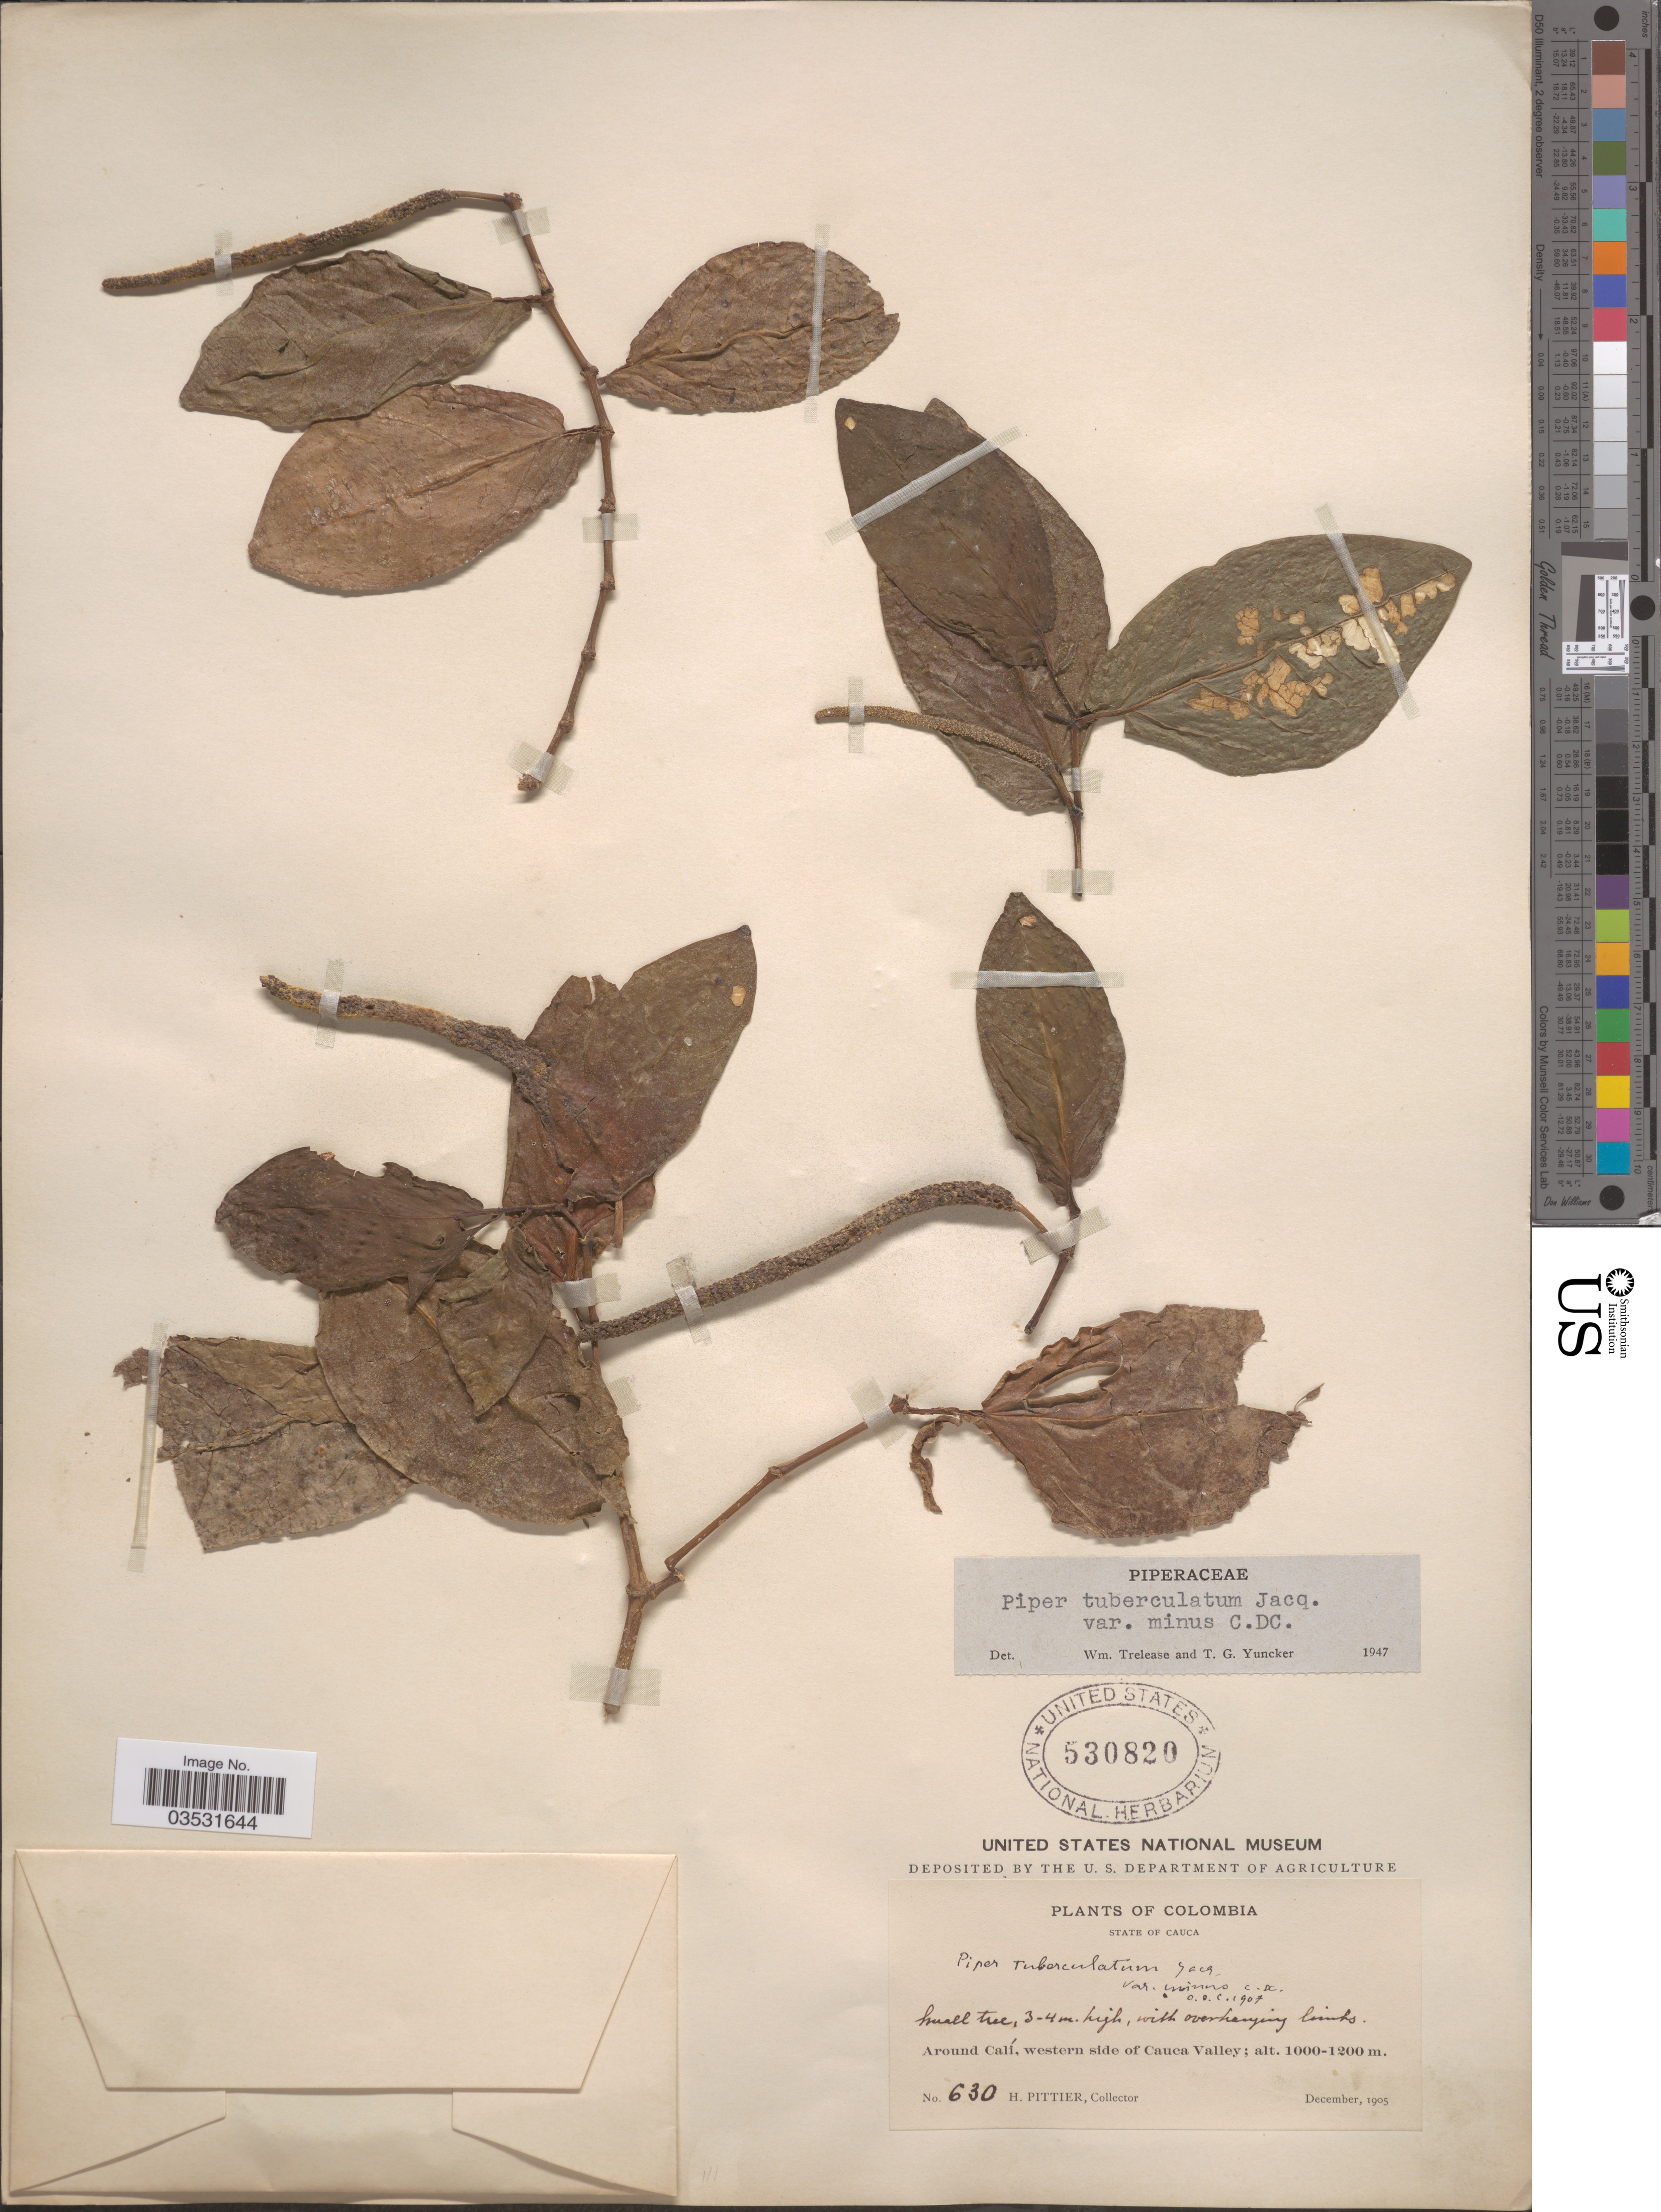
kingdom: Plantae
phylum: Tracheophyta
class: Magnoliopsida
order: Piperales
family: Piperaceae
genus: Piper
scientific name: Piper tuberculatum var. minus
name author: C. DC.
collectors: H. F. Pittier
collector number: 630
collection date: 1905-12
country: Colombia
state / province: Cauca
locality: Around Calí, western side of Cauca Valley.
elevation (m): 1000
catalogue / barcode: US 530820